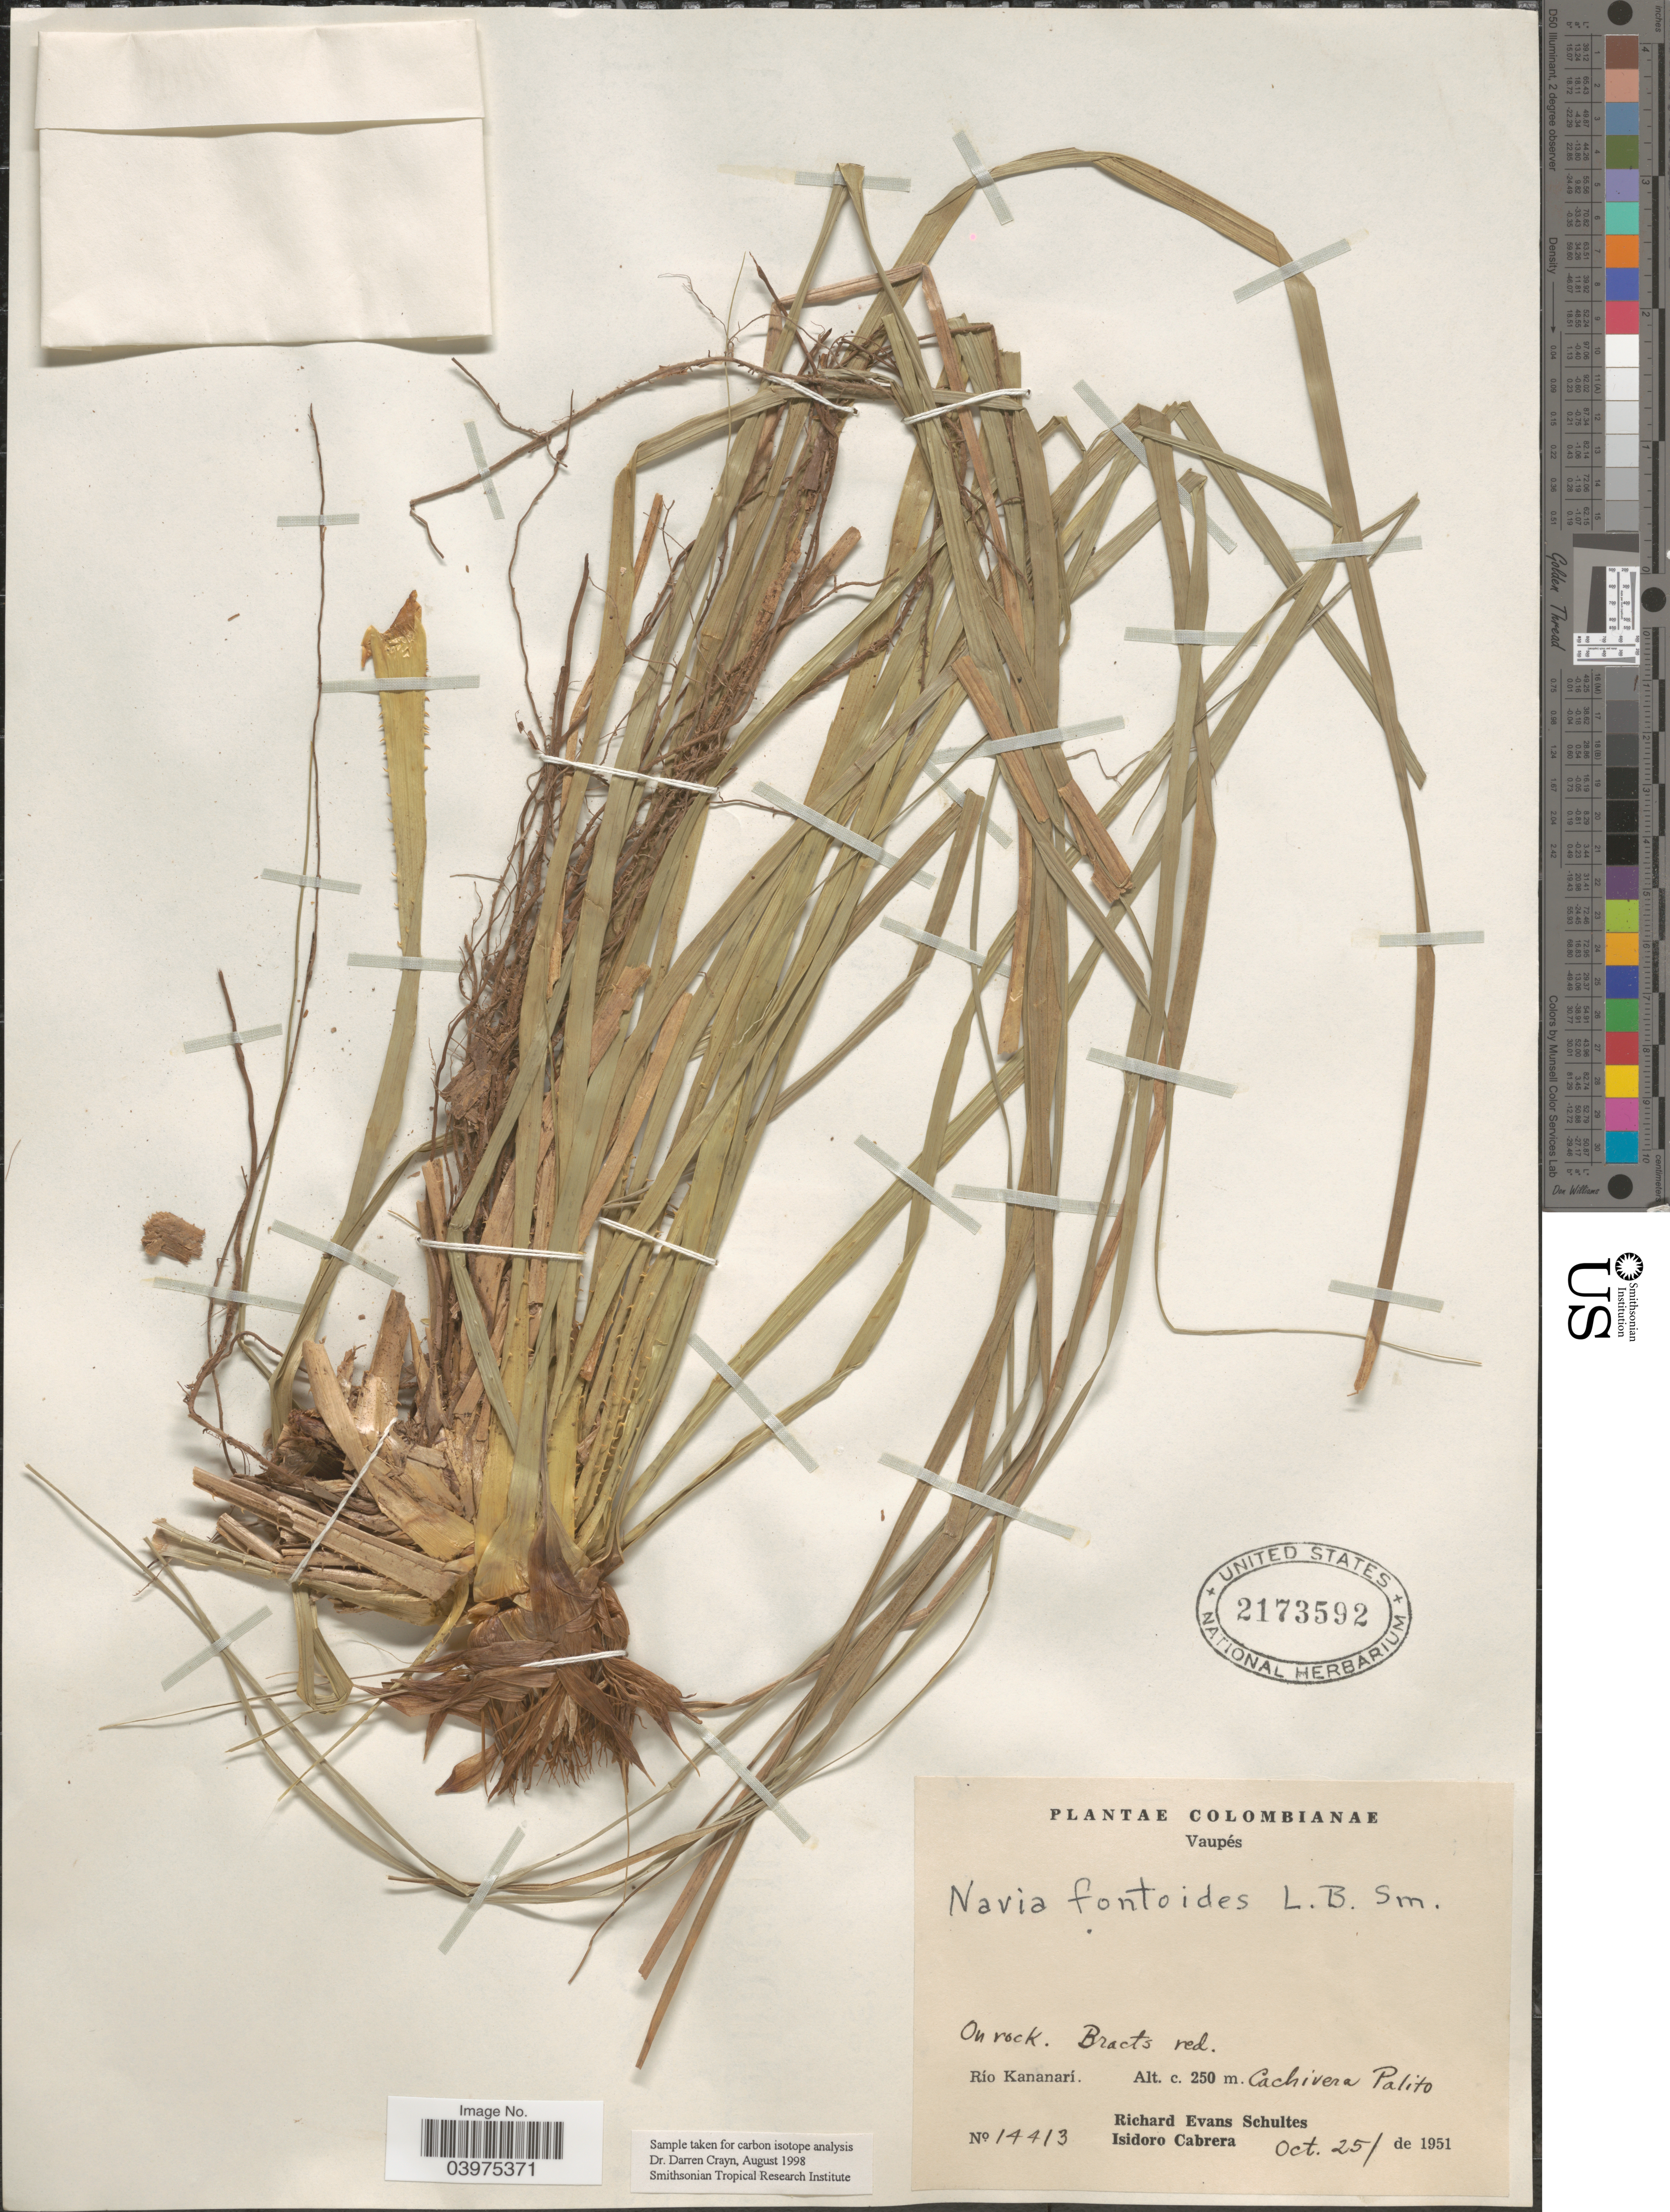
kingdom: Plantae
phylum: Tracheophyta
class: Liliopsida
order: Poales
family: Bromeliaceae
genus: Navia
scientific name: Navia fontoides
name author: L.B. Sm.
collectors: R. E. Schultes & I. Cabrera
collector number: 14413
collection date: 1951-10-25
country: Colombia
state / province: Vaupés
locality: Río Kananari. Cachivera Palito.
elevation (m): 250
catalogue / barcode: US 2173592